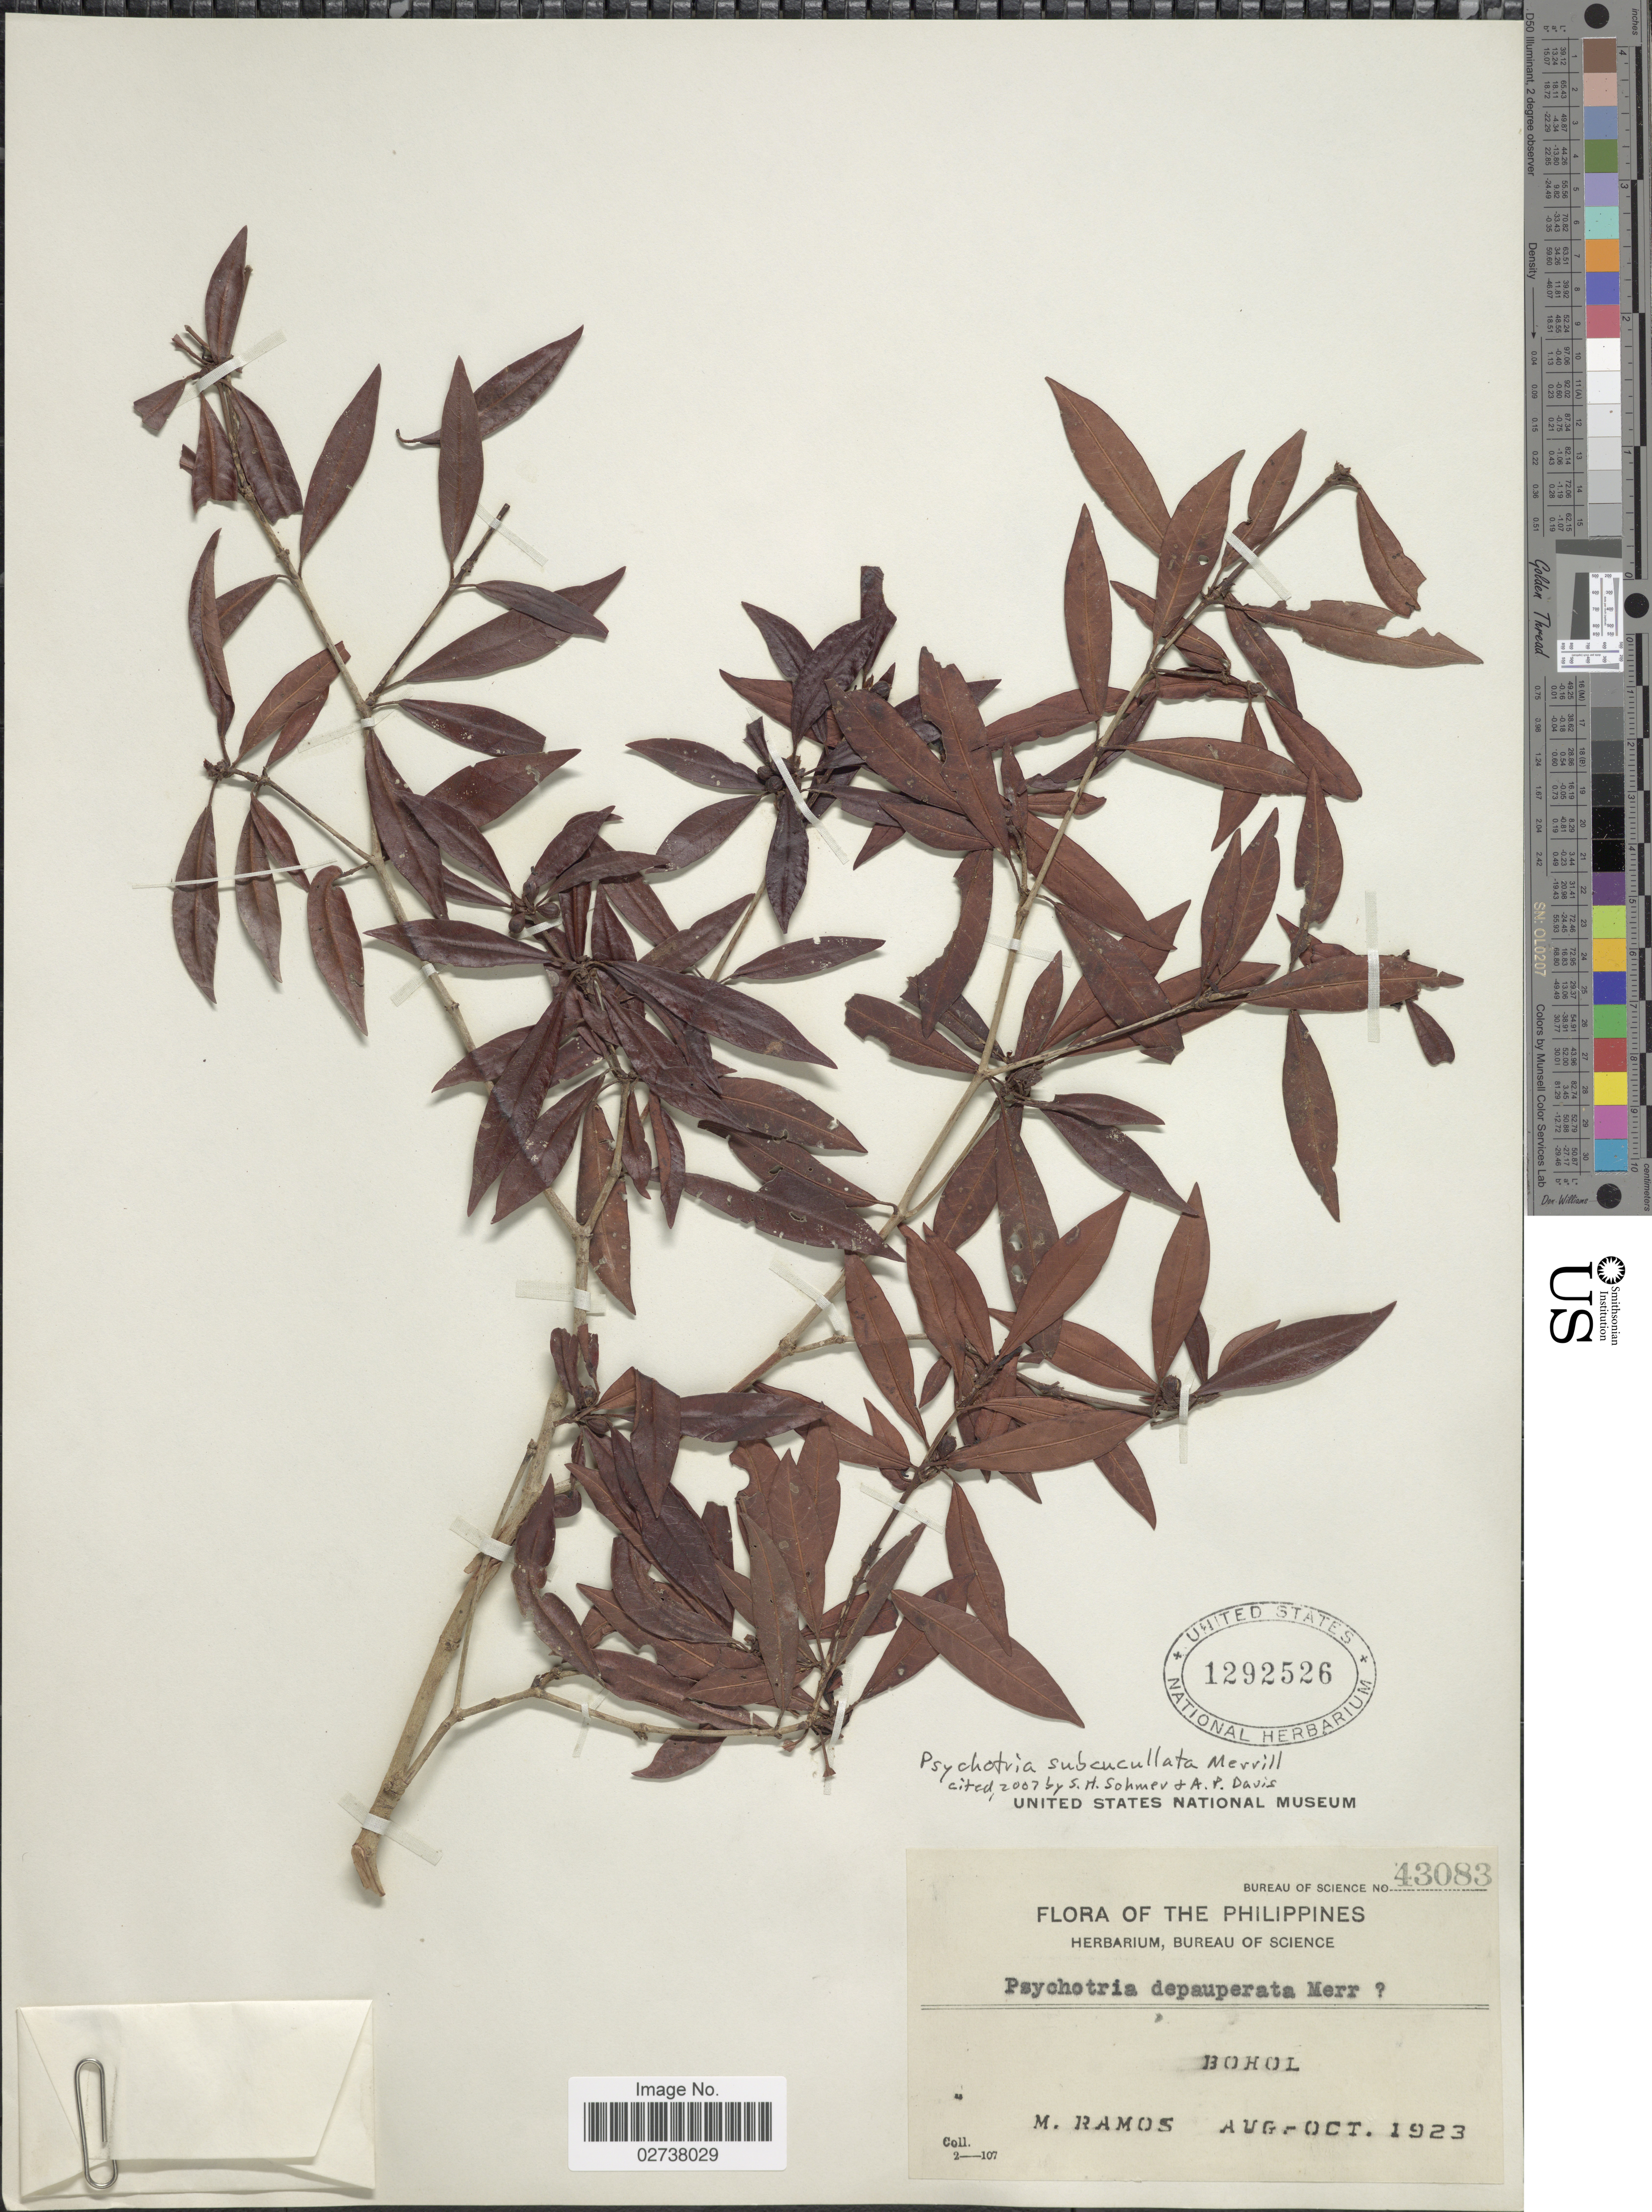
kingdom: Plantae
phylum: Tracheophyta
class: Magnoliopsida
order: Gentianales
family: Rubiaceae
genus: Psychotria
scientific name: Psychotria subcucullata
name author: Merr.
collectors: M. Ramos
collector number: Bureau of Science 43083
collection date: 1923-08/1923-10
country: Philippines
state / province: Central Visayas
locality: Bohol.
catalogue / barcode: US 1292526